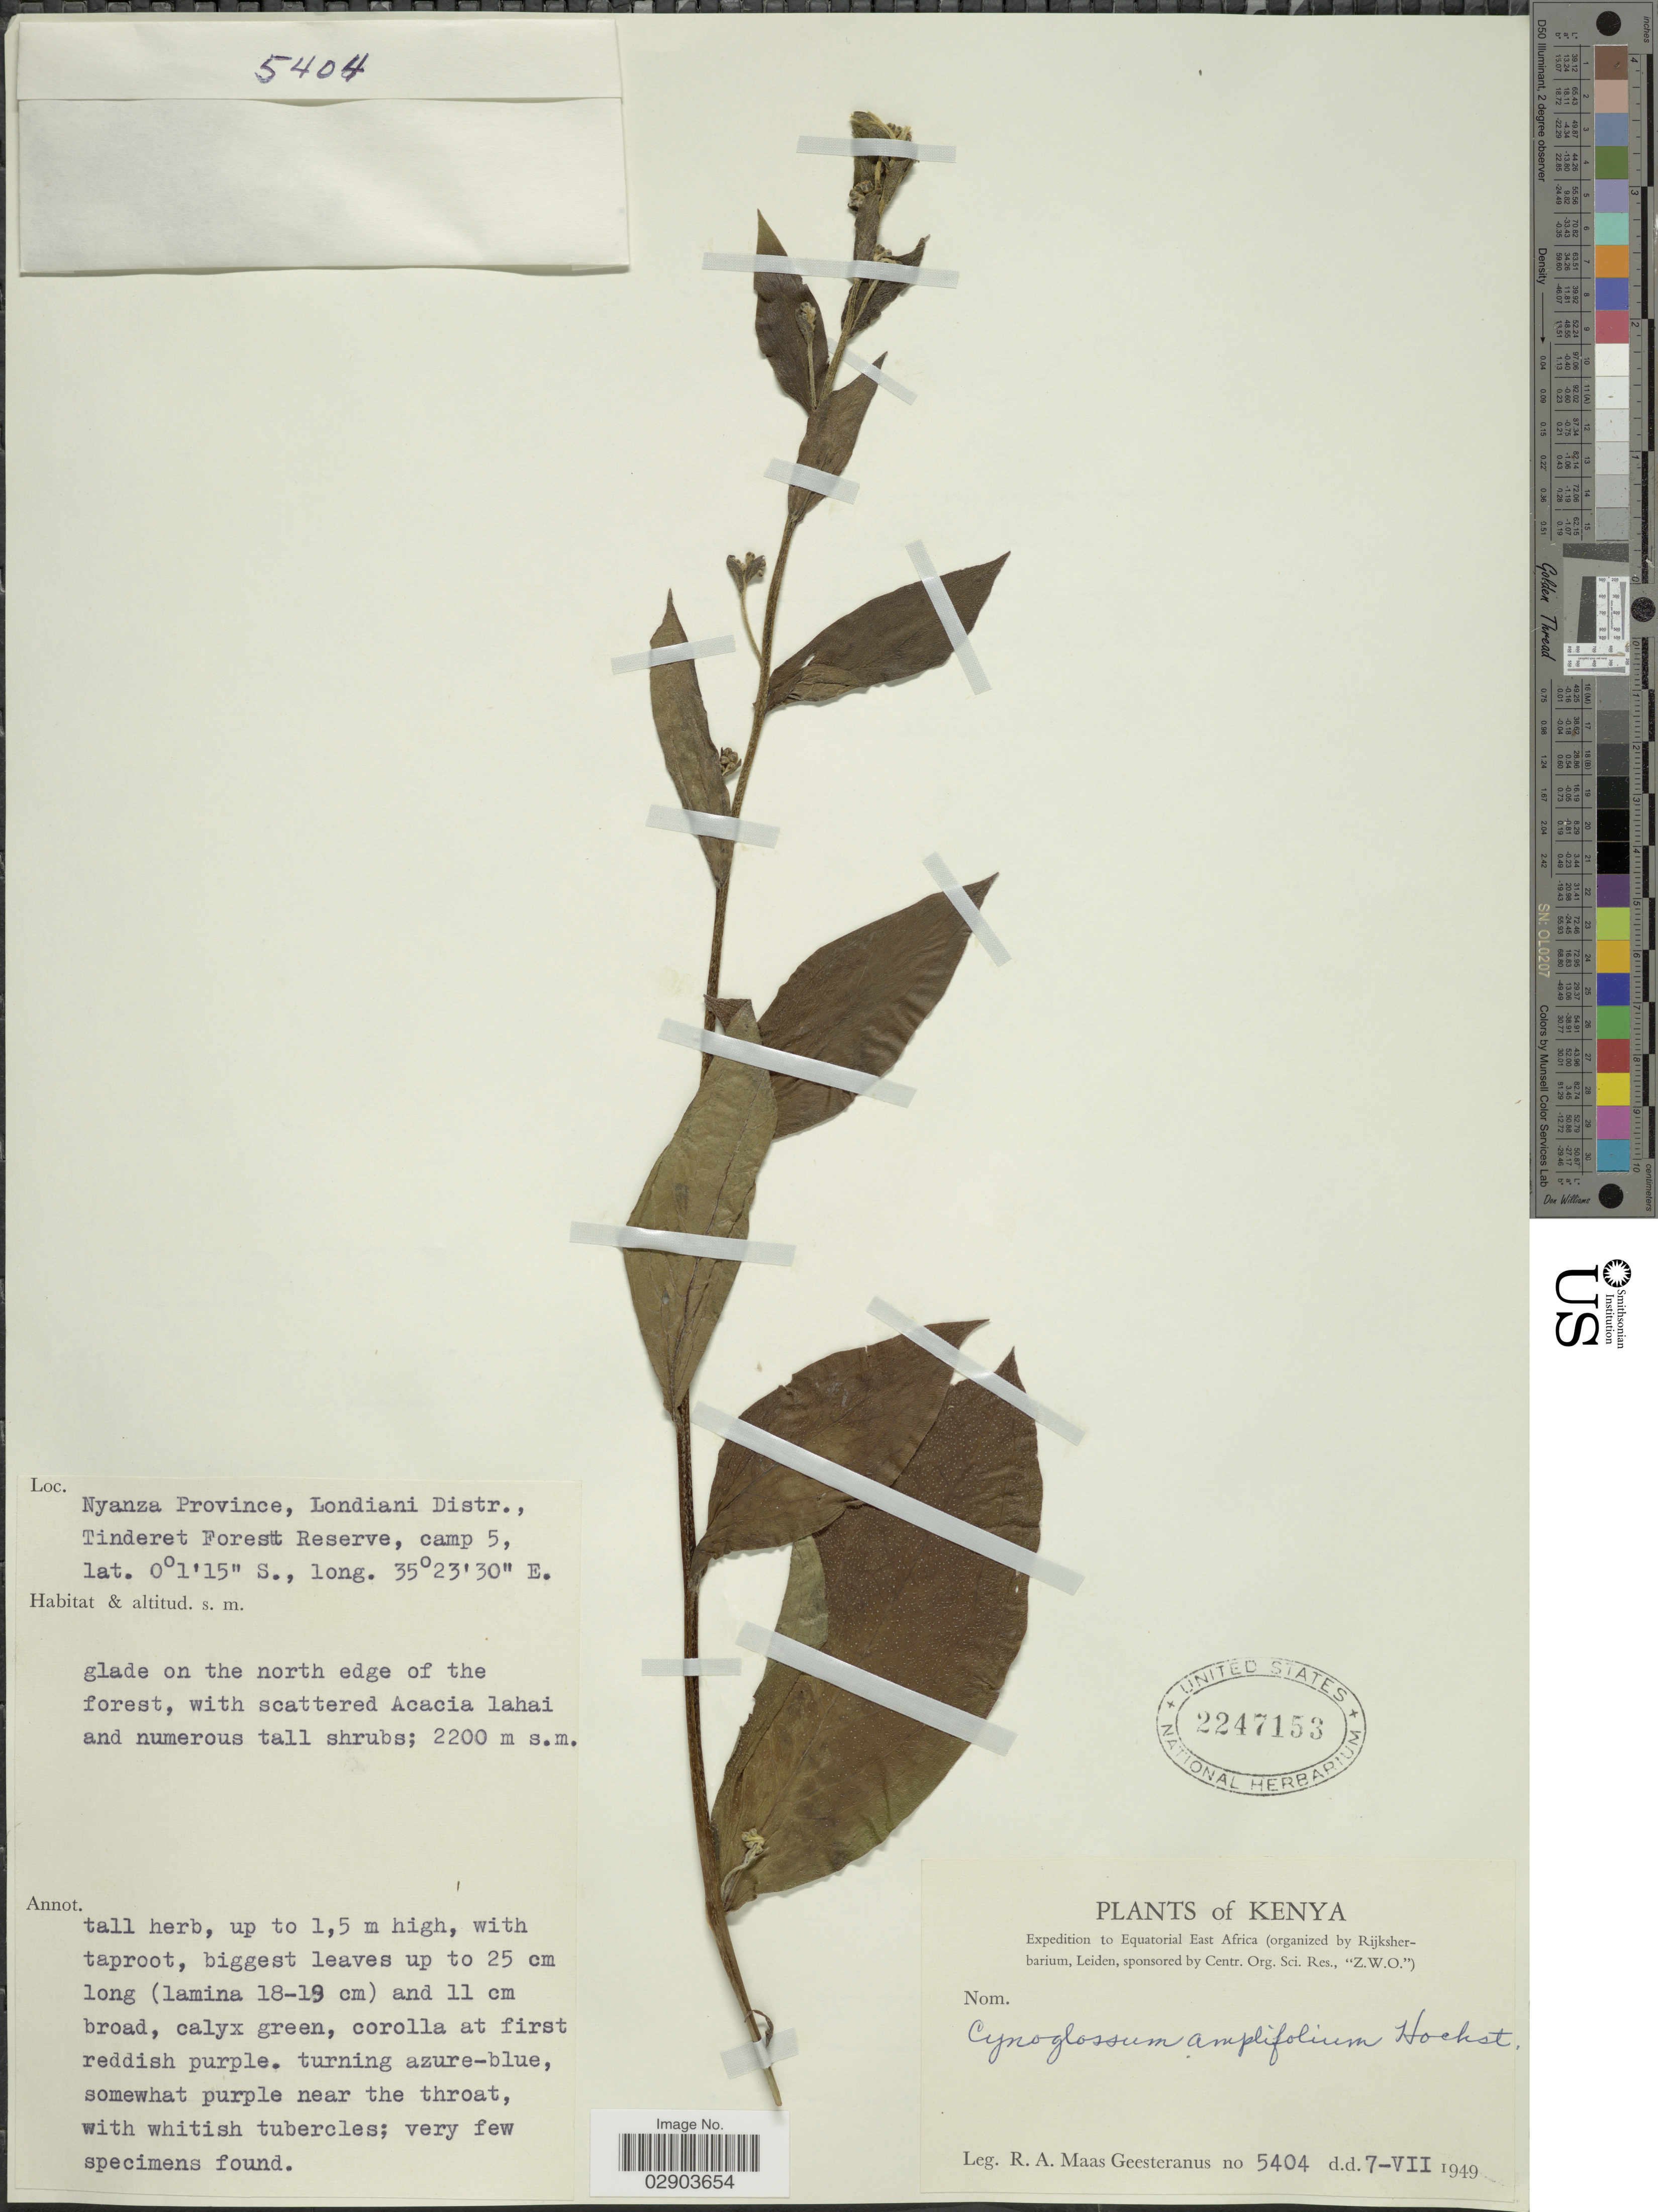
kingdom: Plantae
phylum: Tracheophyta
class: Magnoliopsida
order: Boraginales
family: Boraginaceae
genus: Cynoglossum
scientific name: Cynoglossum amplifolium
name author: Steud.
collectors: R. A. Maas Geesteranus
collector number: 5404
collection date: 1949-07-07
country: Kenya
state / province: Kericho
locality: Nyanza Province, Londiani Distr., Tinderet Forest Reserve, camp. 5. Equatorial East Africa.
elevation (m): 2200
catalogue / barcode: US 2247153